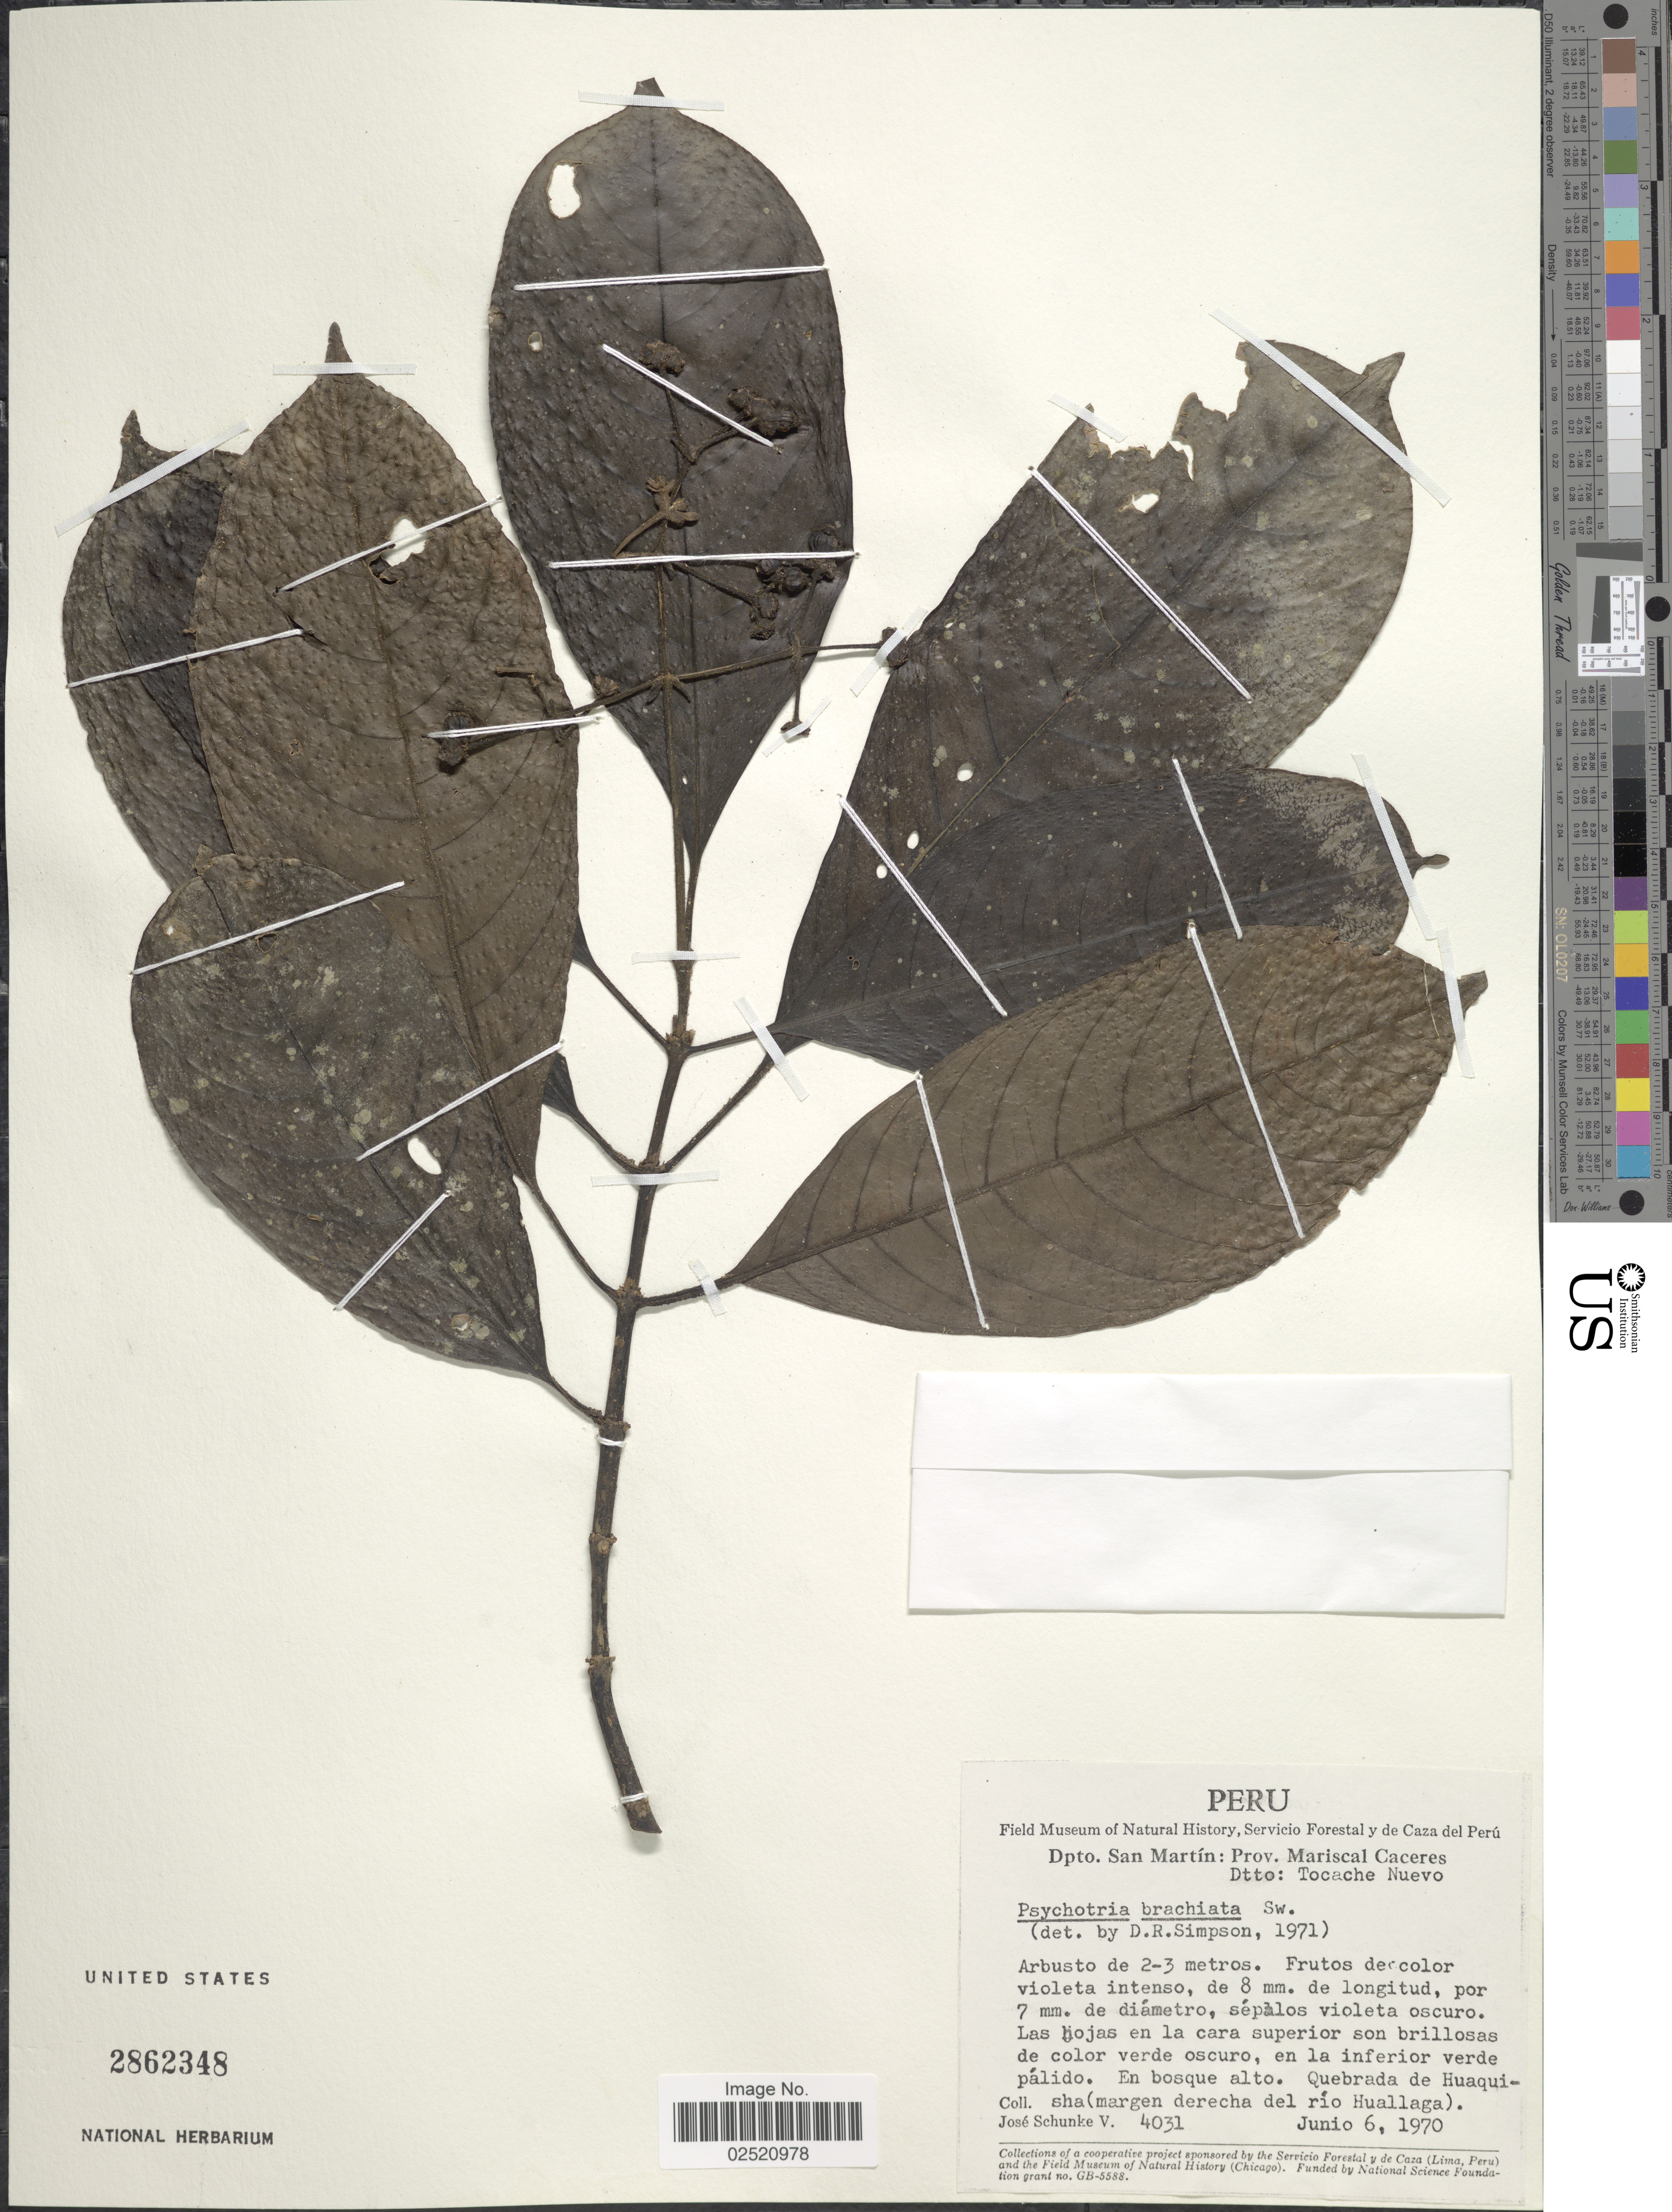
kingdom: Plantae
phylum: Tracheophyta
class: Magnoliopsida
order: Gentianales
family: Rubiaceae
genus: Psychotria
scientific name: Psychotria caerulea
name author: Ruiz & Pav.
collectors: J. Schunke Vigo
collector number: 4031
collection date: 1970-06-06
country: Peru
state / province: San Martín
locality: Prov. Mariscal Caceres, Dtto. Tocache Nuevo, en bosque alto, Quebrada de Huaquisha (margen derecha del rio Huallaga)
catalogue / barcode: US 2862348